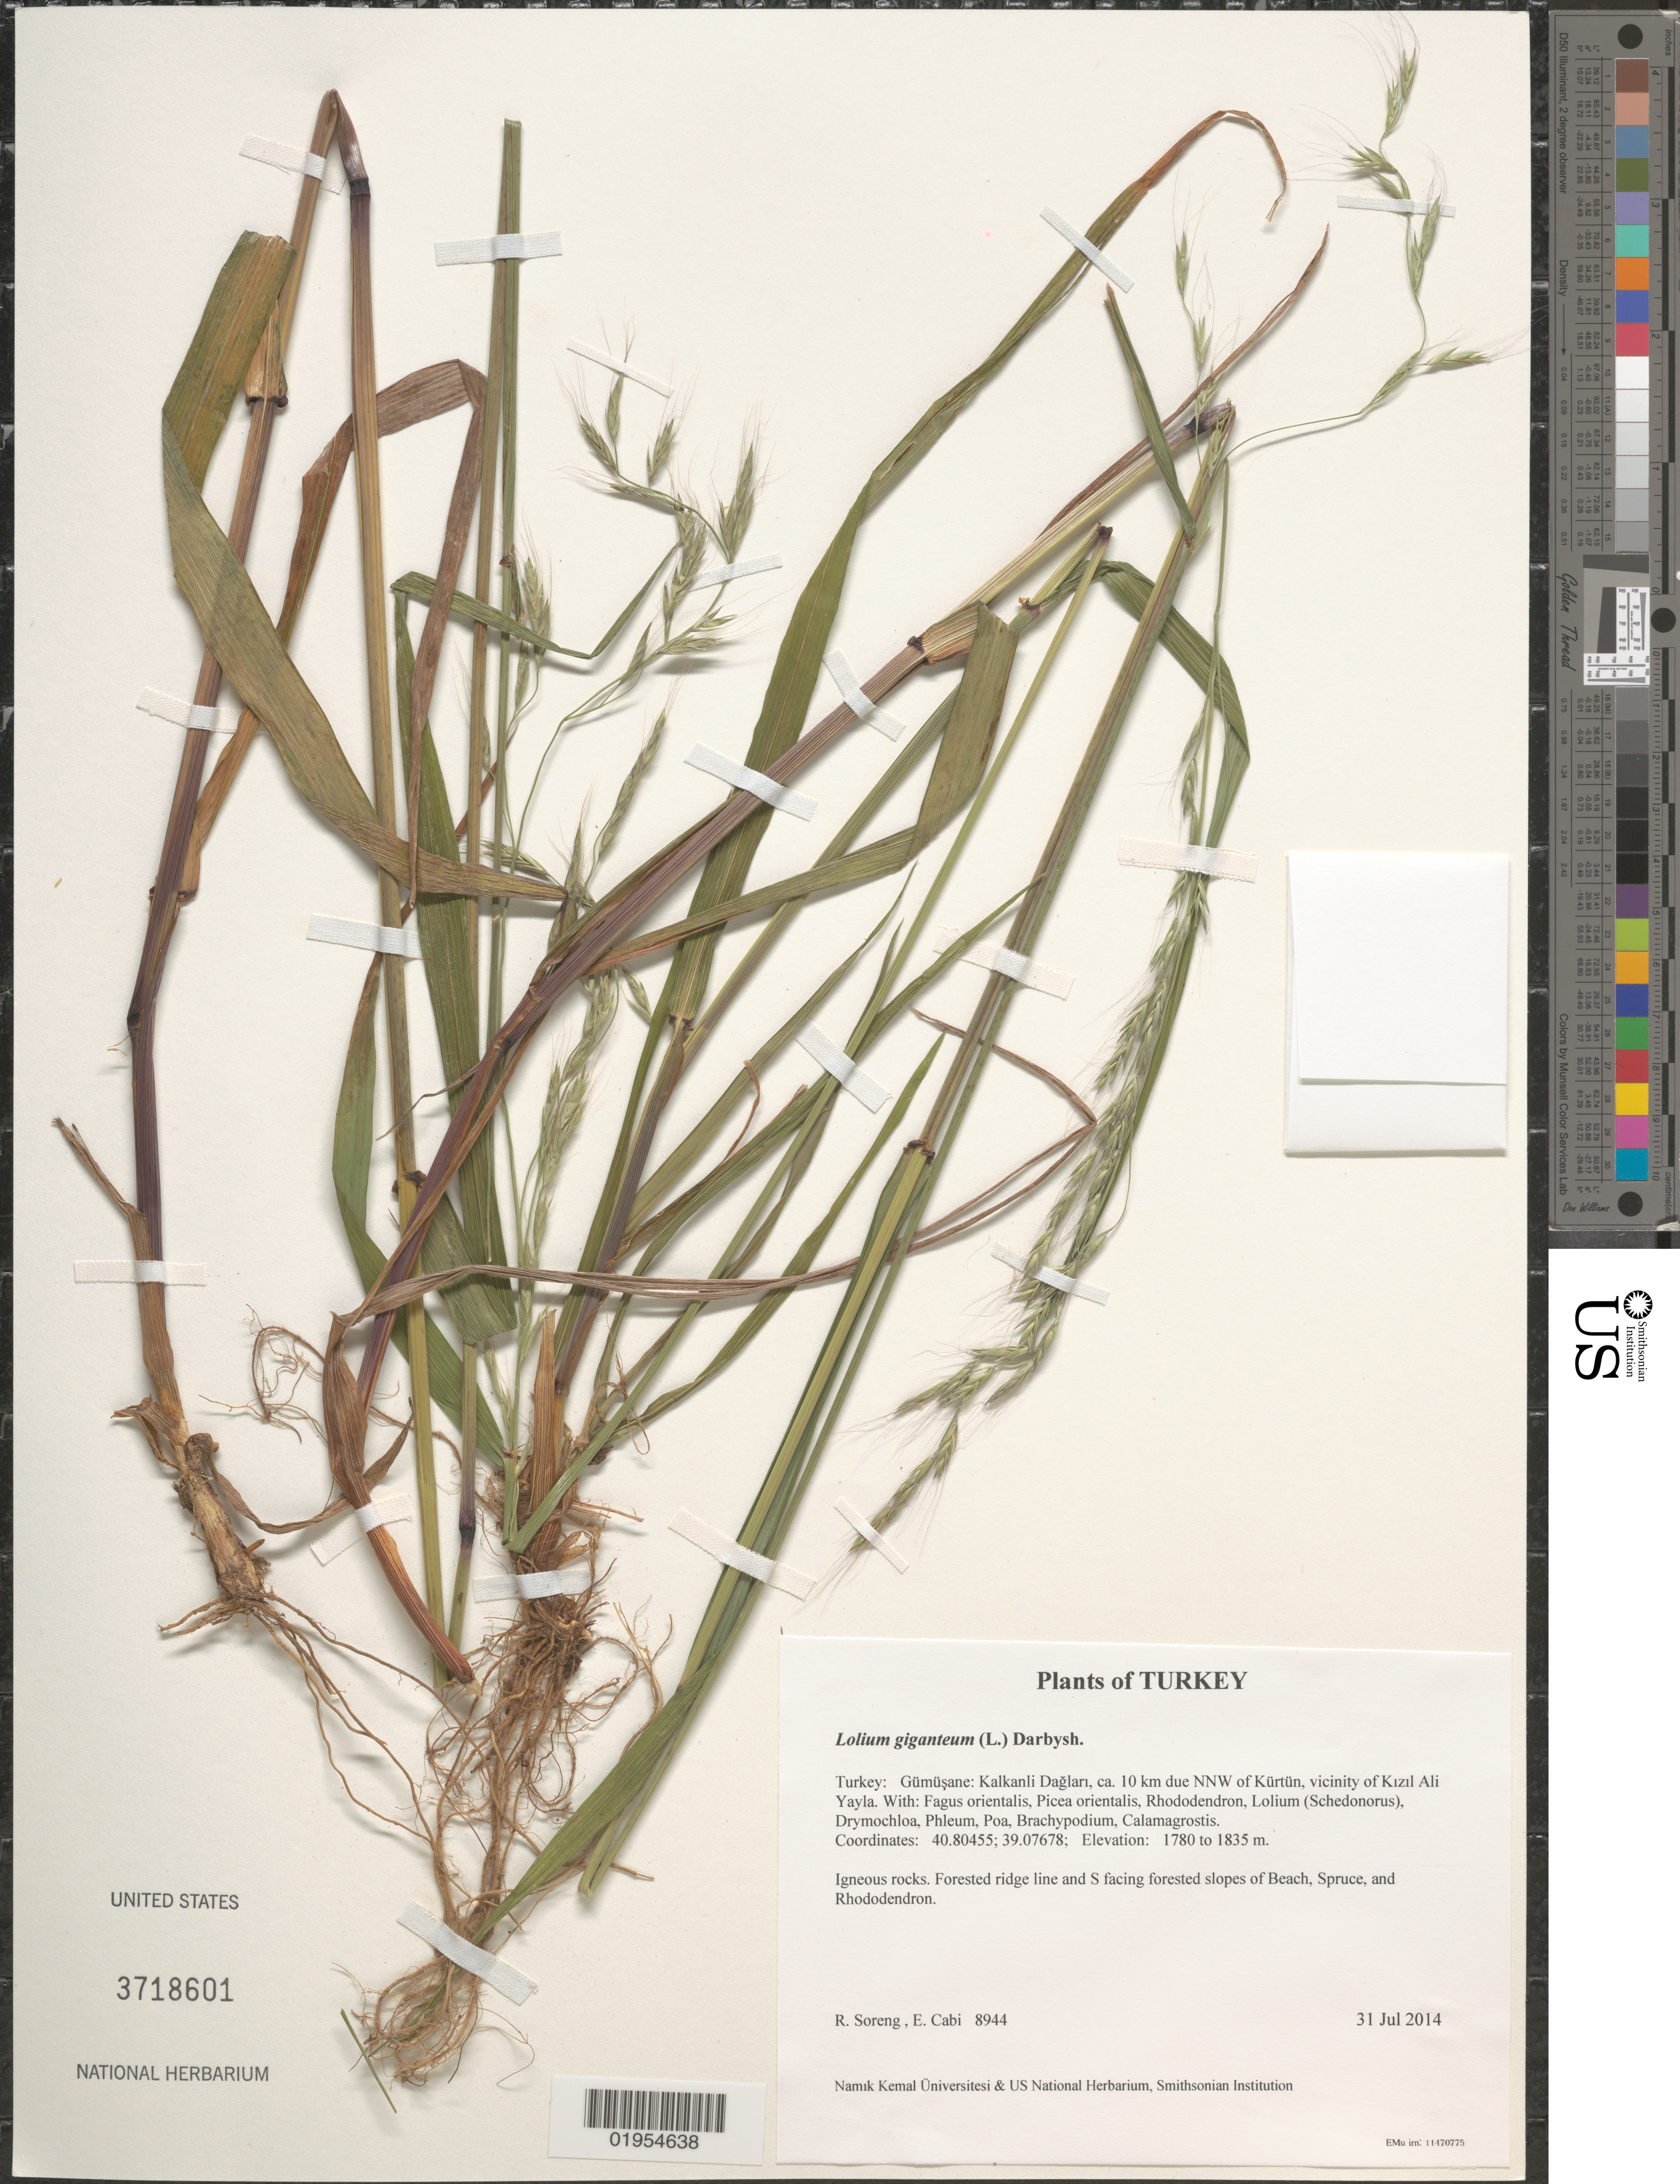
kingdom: Plantae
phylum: Tracheophyta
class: Liliopsida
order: Poales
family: Poaceae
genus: Lolium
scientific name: Lolium giganteum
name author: (L.) Darbysh.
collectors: R. J. Soreng & E. Cabi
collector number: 8944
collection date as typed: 31 Jul 2014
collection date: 2014-07-31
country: Turkey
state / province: Gumushane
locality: Kalkanli Daglari, ca. 10 km due NNW of Kürtün, vicinity of Kizil Ali Yayla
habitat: Igneous rocks. Forested ridge line and S facing forested slopes of Beach, Spruce, and Rhododendron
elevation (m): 1780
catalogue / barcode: US 3718601